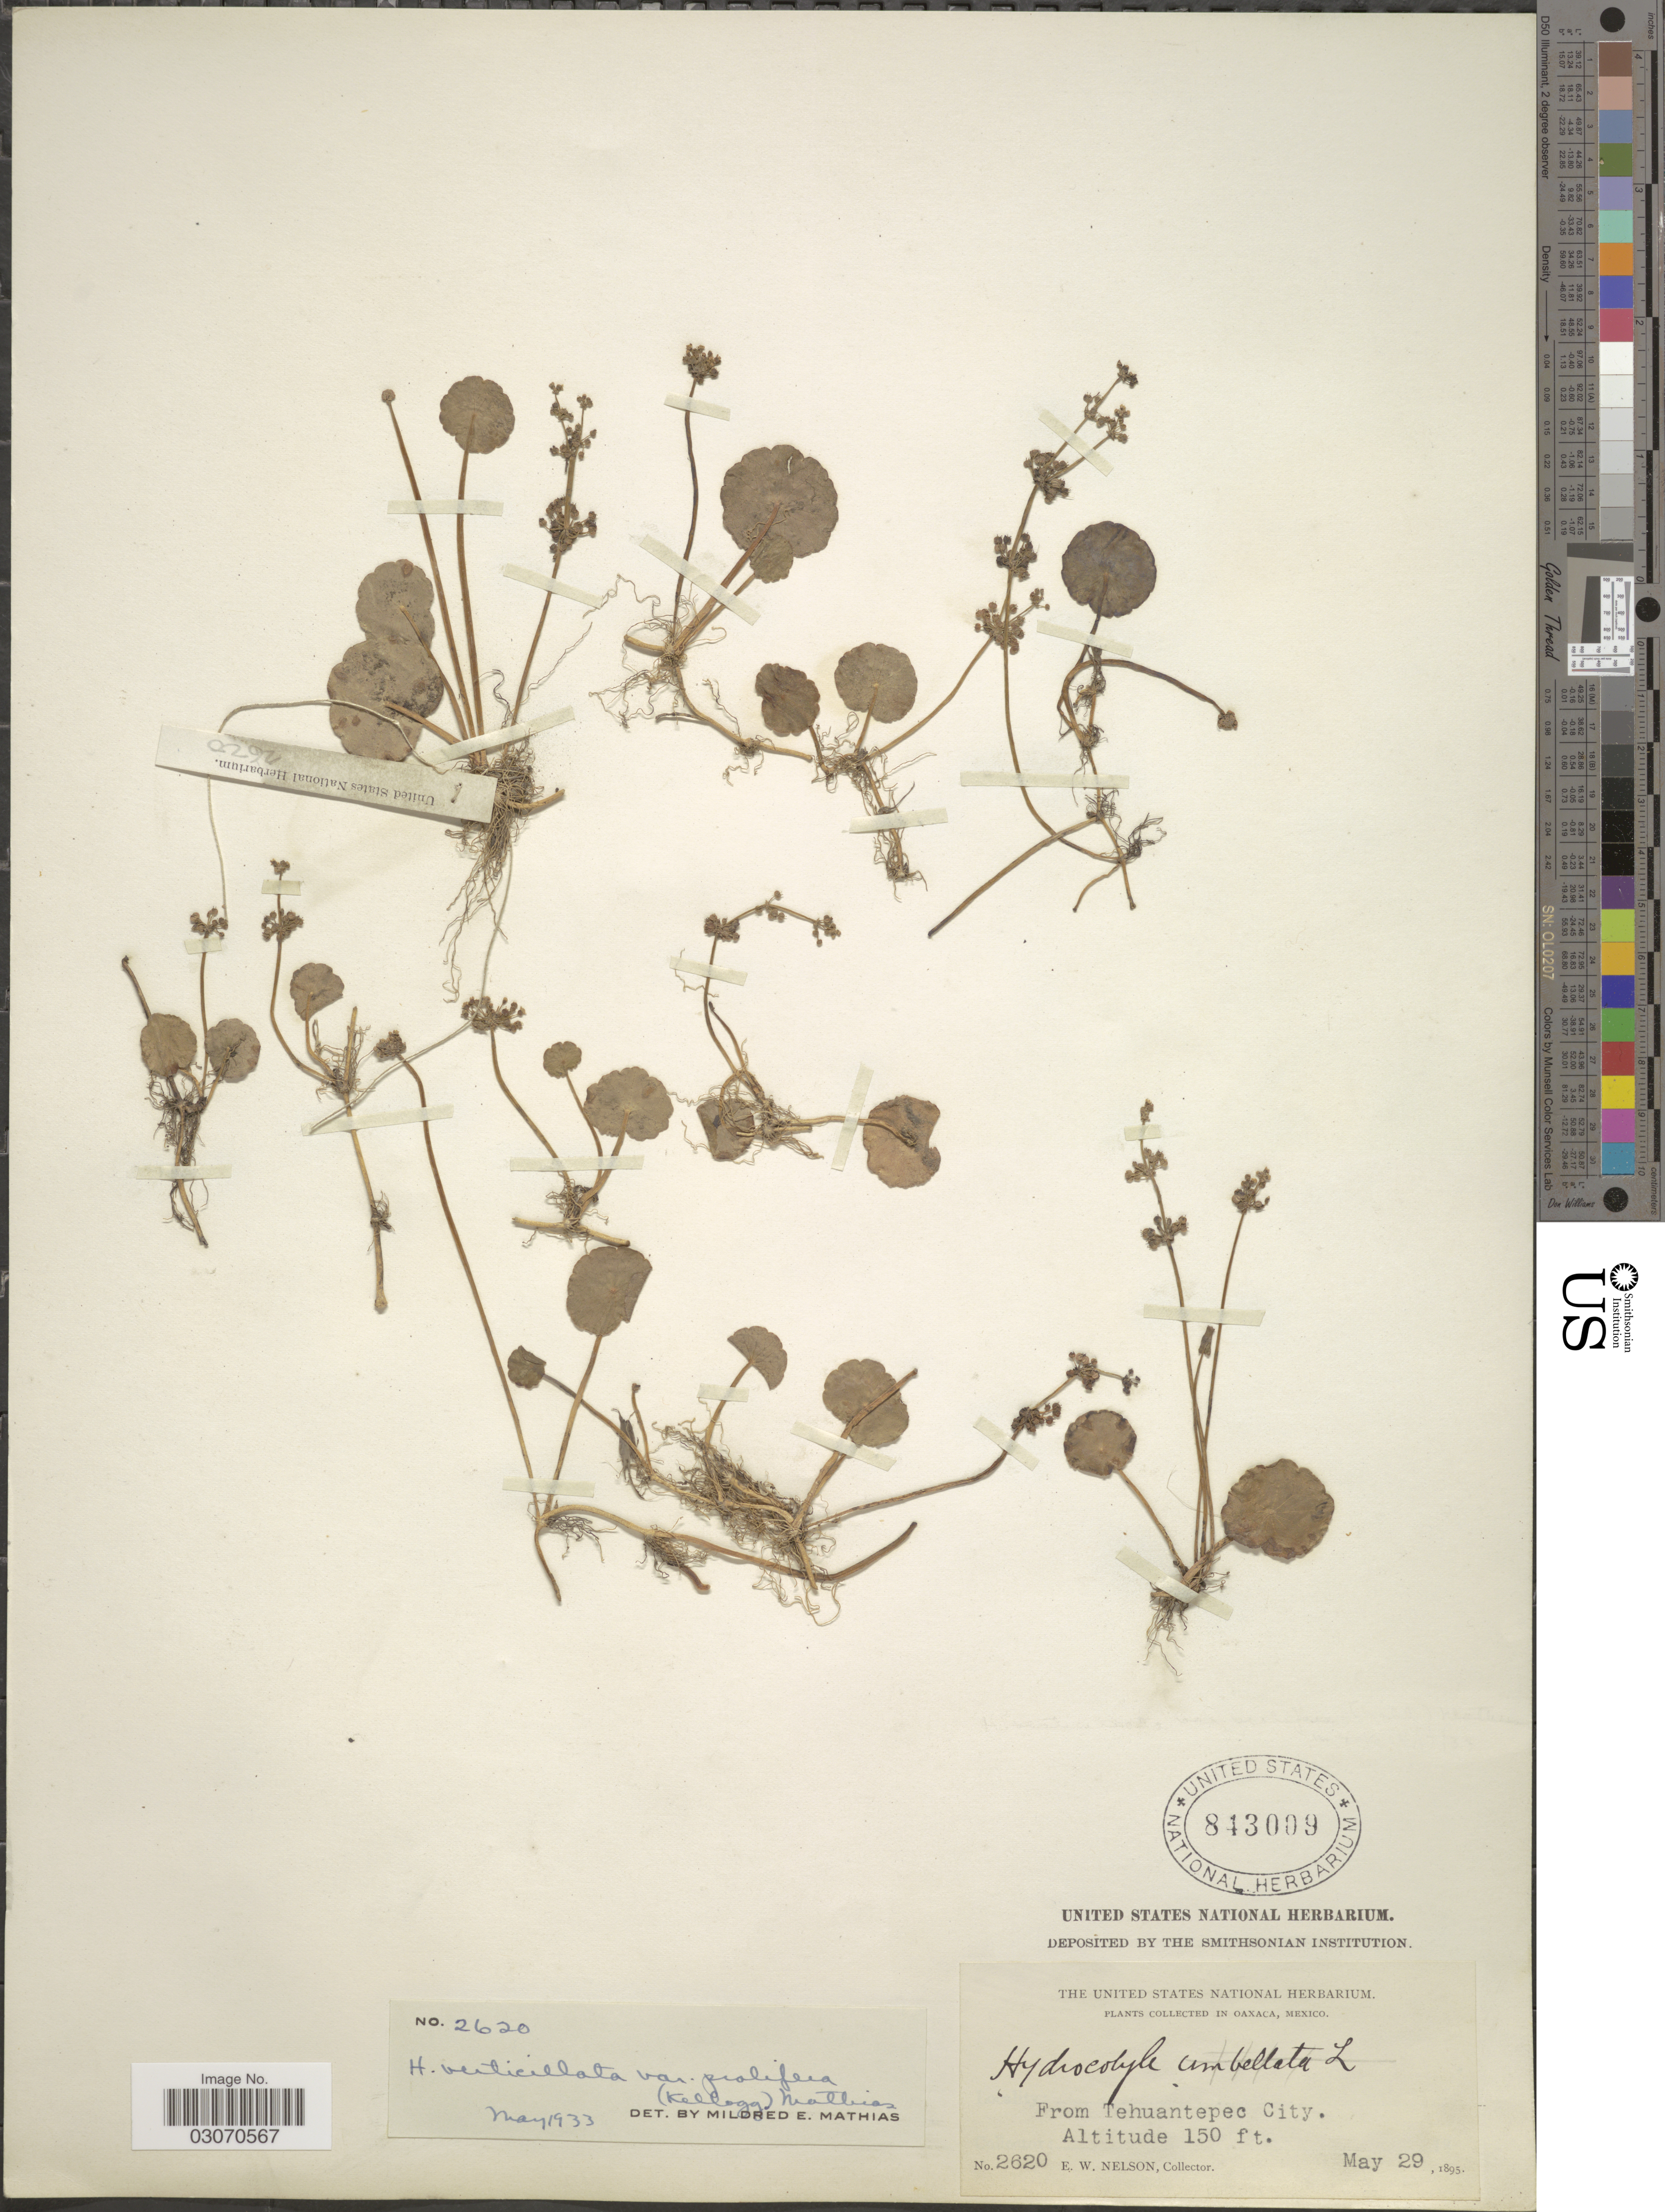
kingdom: Plantae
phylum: Tracheophyta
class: Magnoliopsida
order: Apiales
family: Araliaceae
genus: Hydrocotyle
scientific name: Hydrocotyle verticillata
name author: Thunb.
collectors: E. W. Nelson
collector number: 2620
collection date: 1895-05-29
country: Mexico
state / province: Oaxaca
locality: From Tehuantepec City.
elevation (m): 46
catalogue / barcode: US 843009